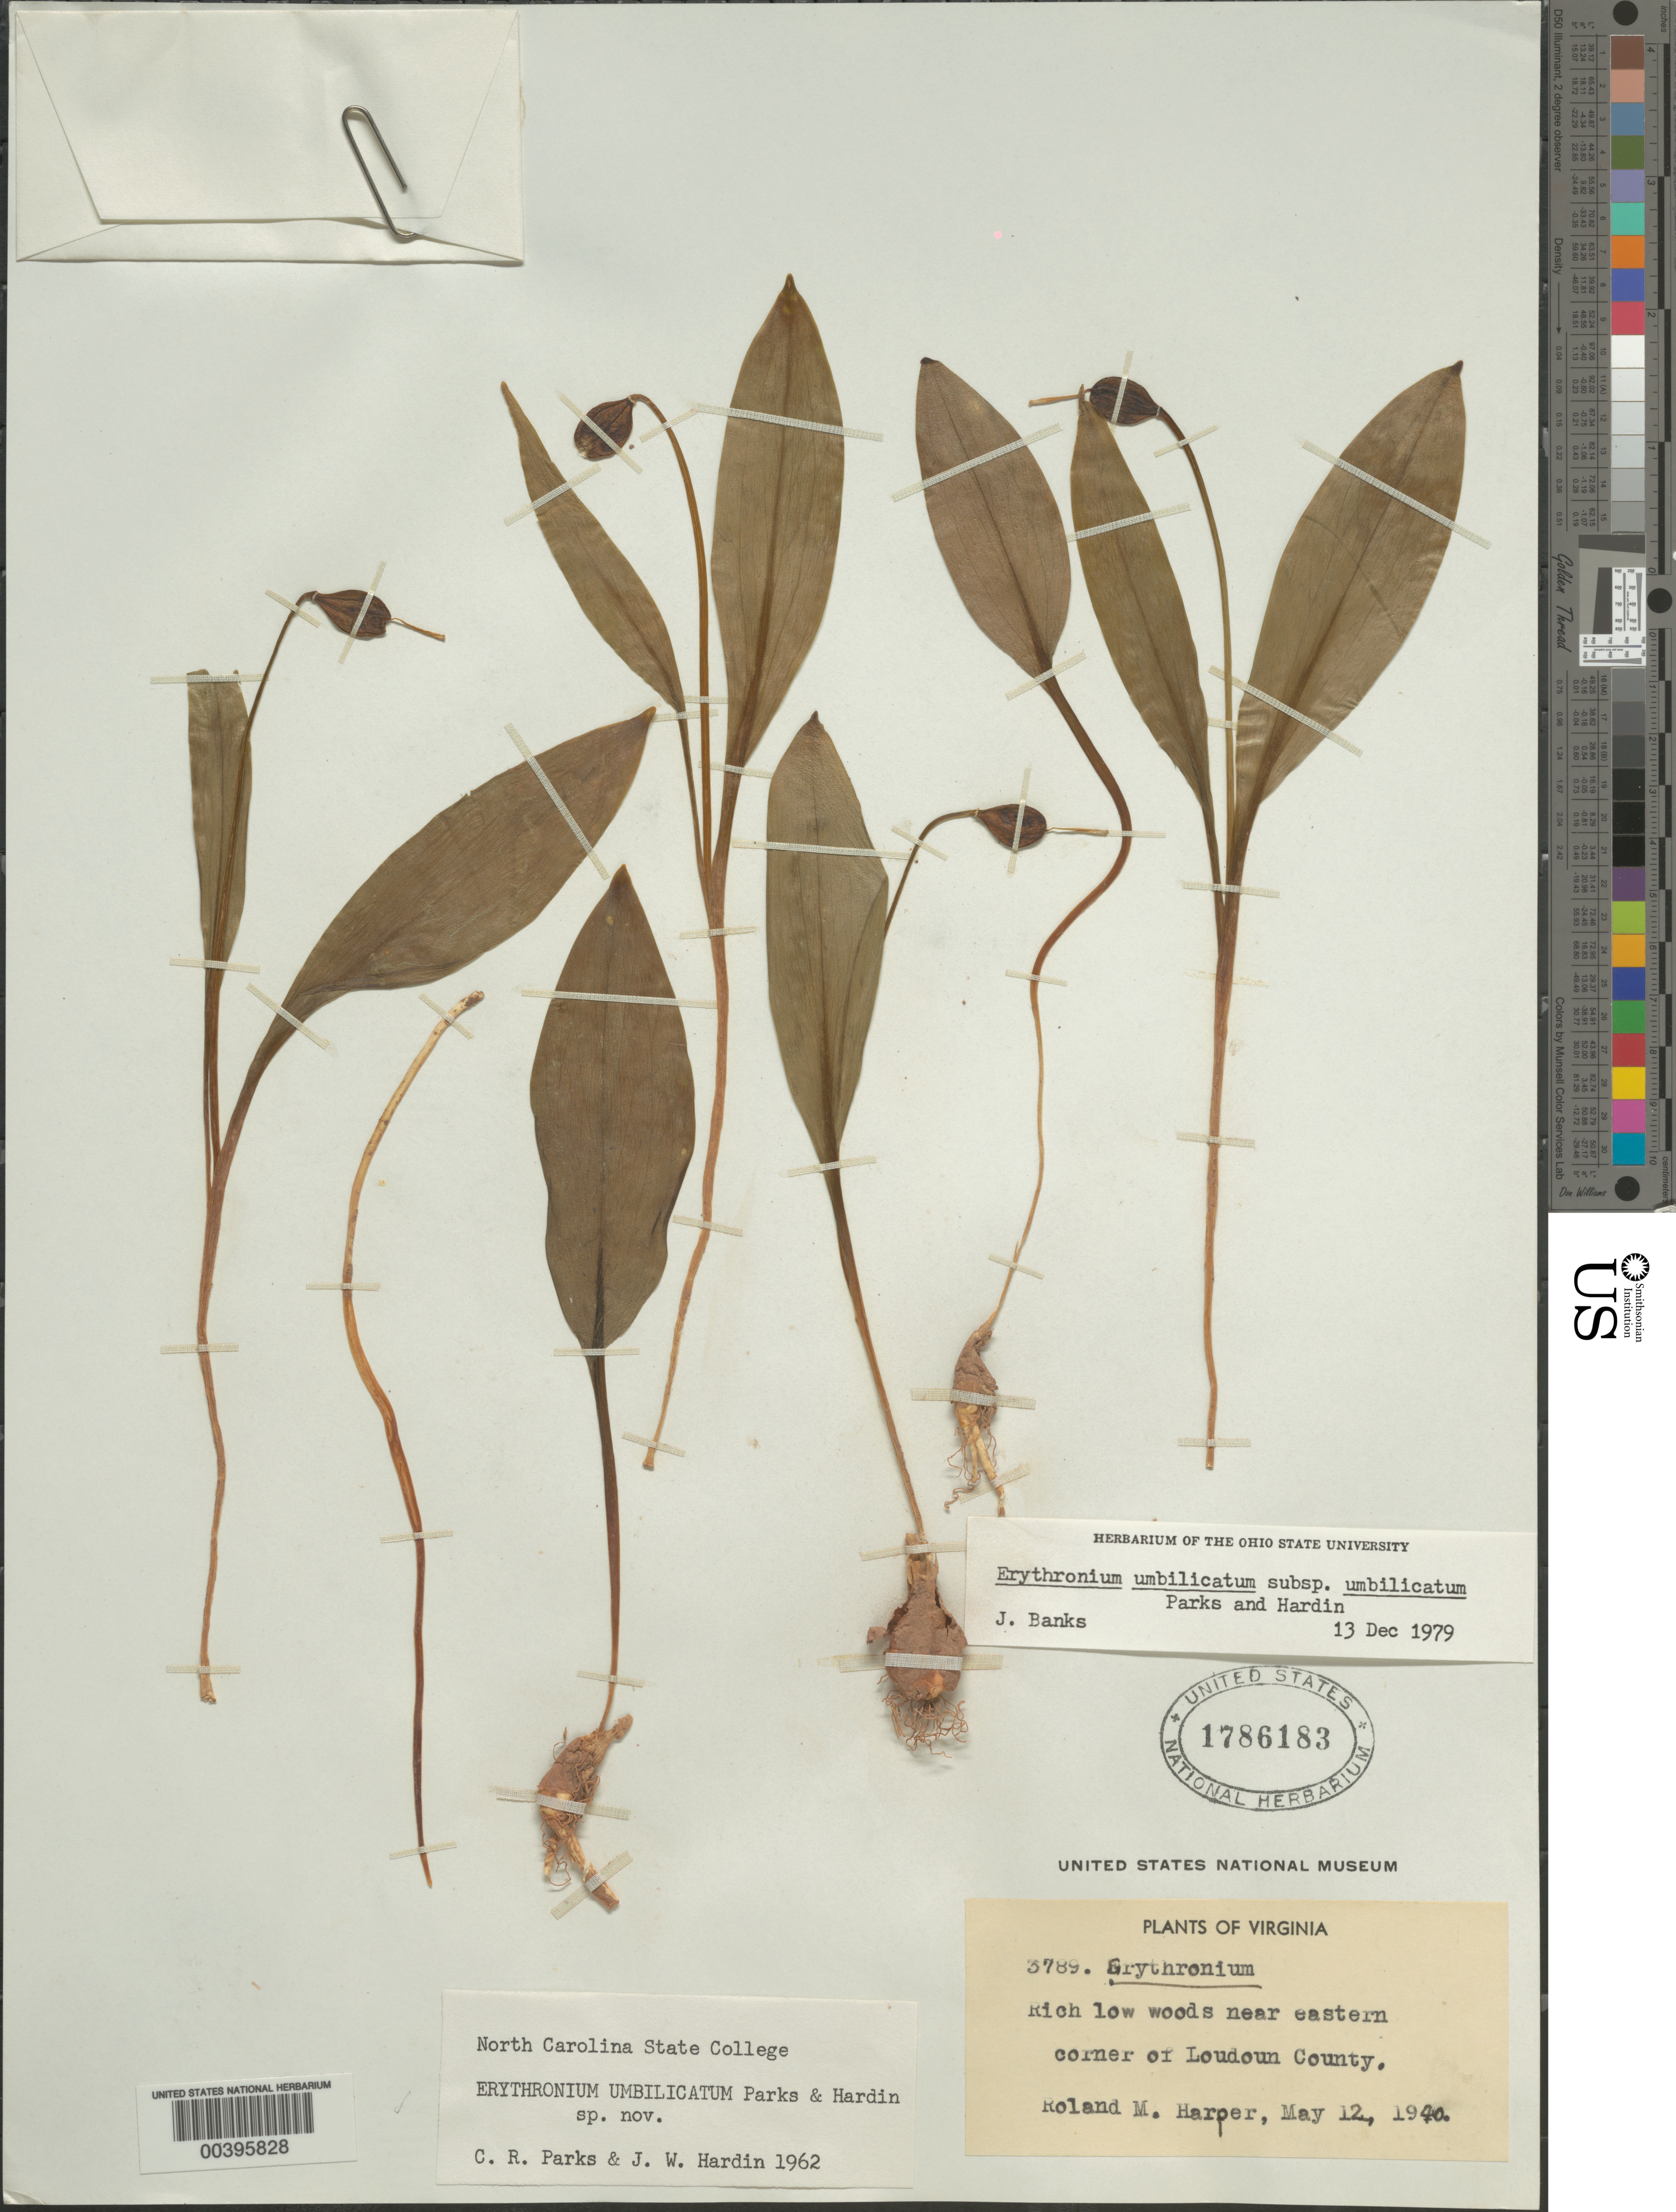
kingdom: Plantae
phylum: Tracheophyta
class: Liliopsida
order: Liliales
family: Liliaceae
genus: Erythronium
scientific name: Erythronium umbilicatum subsp. umbilicatum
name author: C.R. Parks & Hardin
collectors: R. M. Harper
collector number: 3789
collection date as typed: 12 May 1940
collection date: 1940-05-12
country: United States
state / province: Virginia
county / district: Loudoun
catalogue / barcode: US 1786183